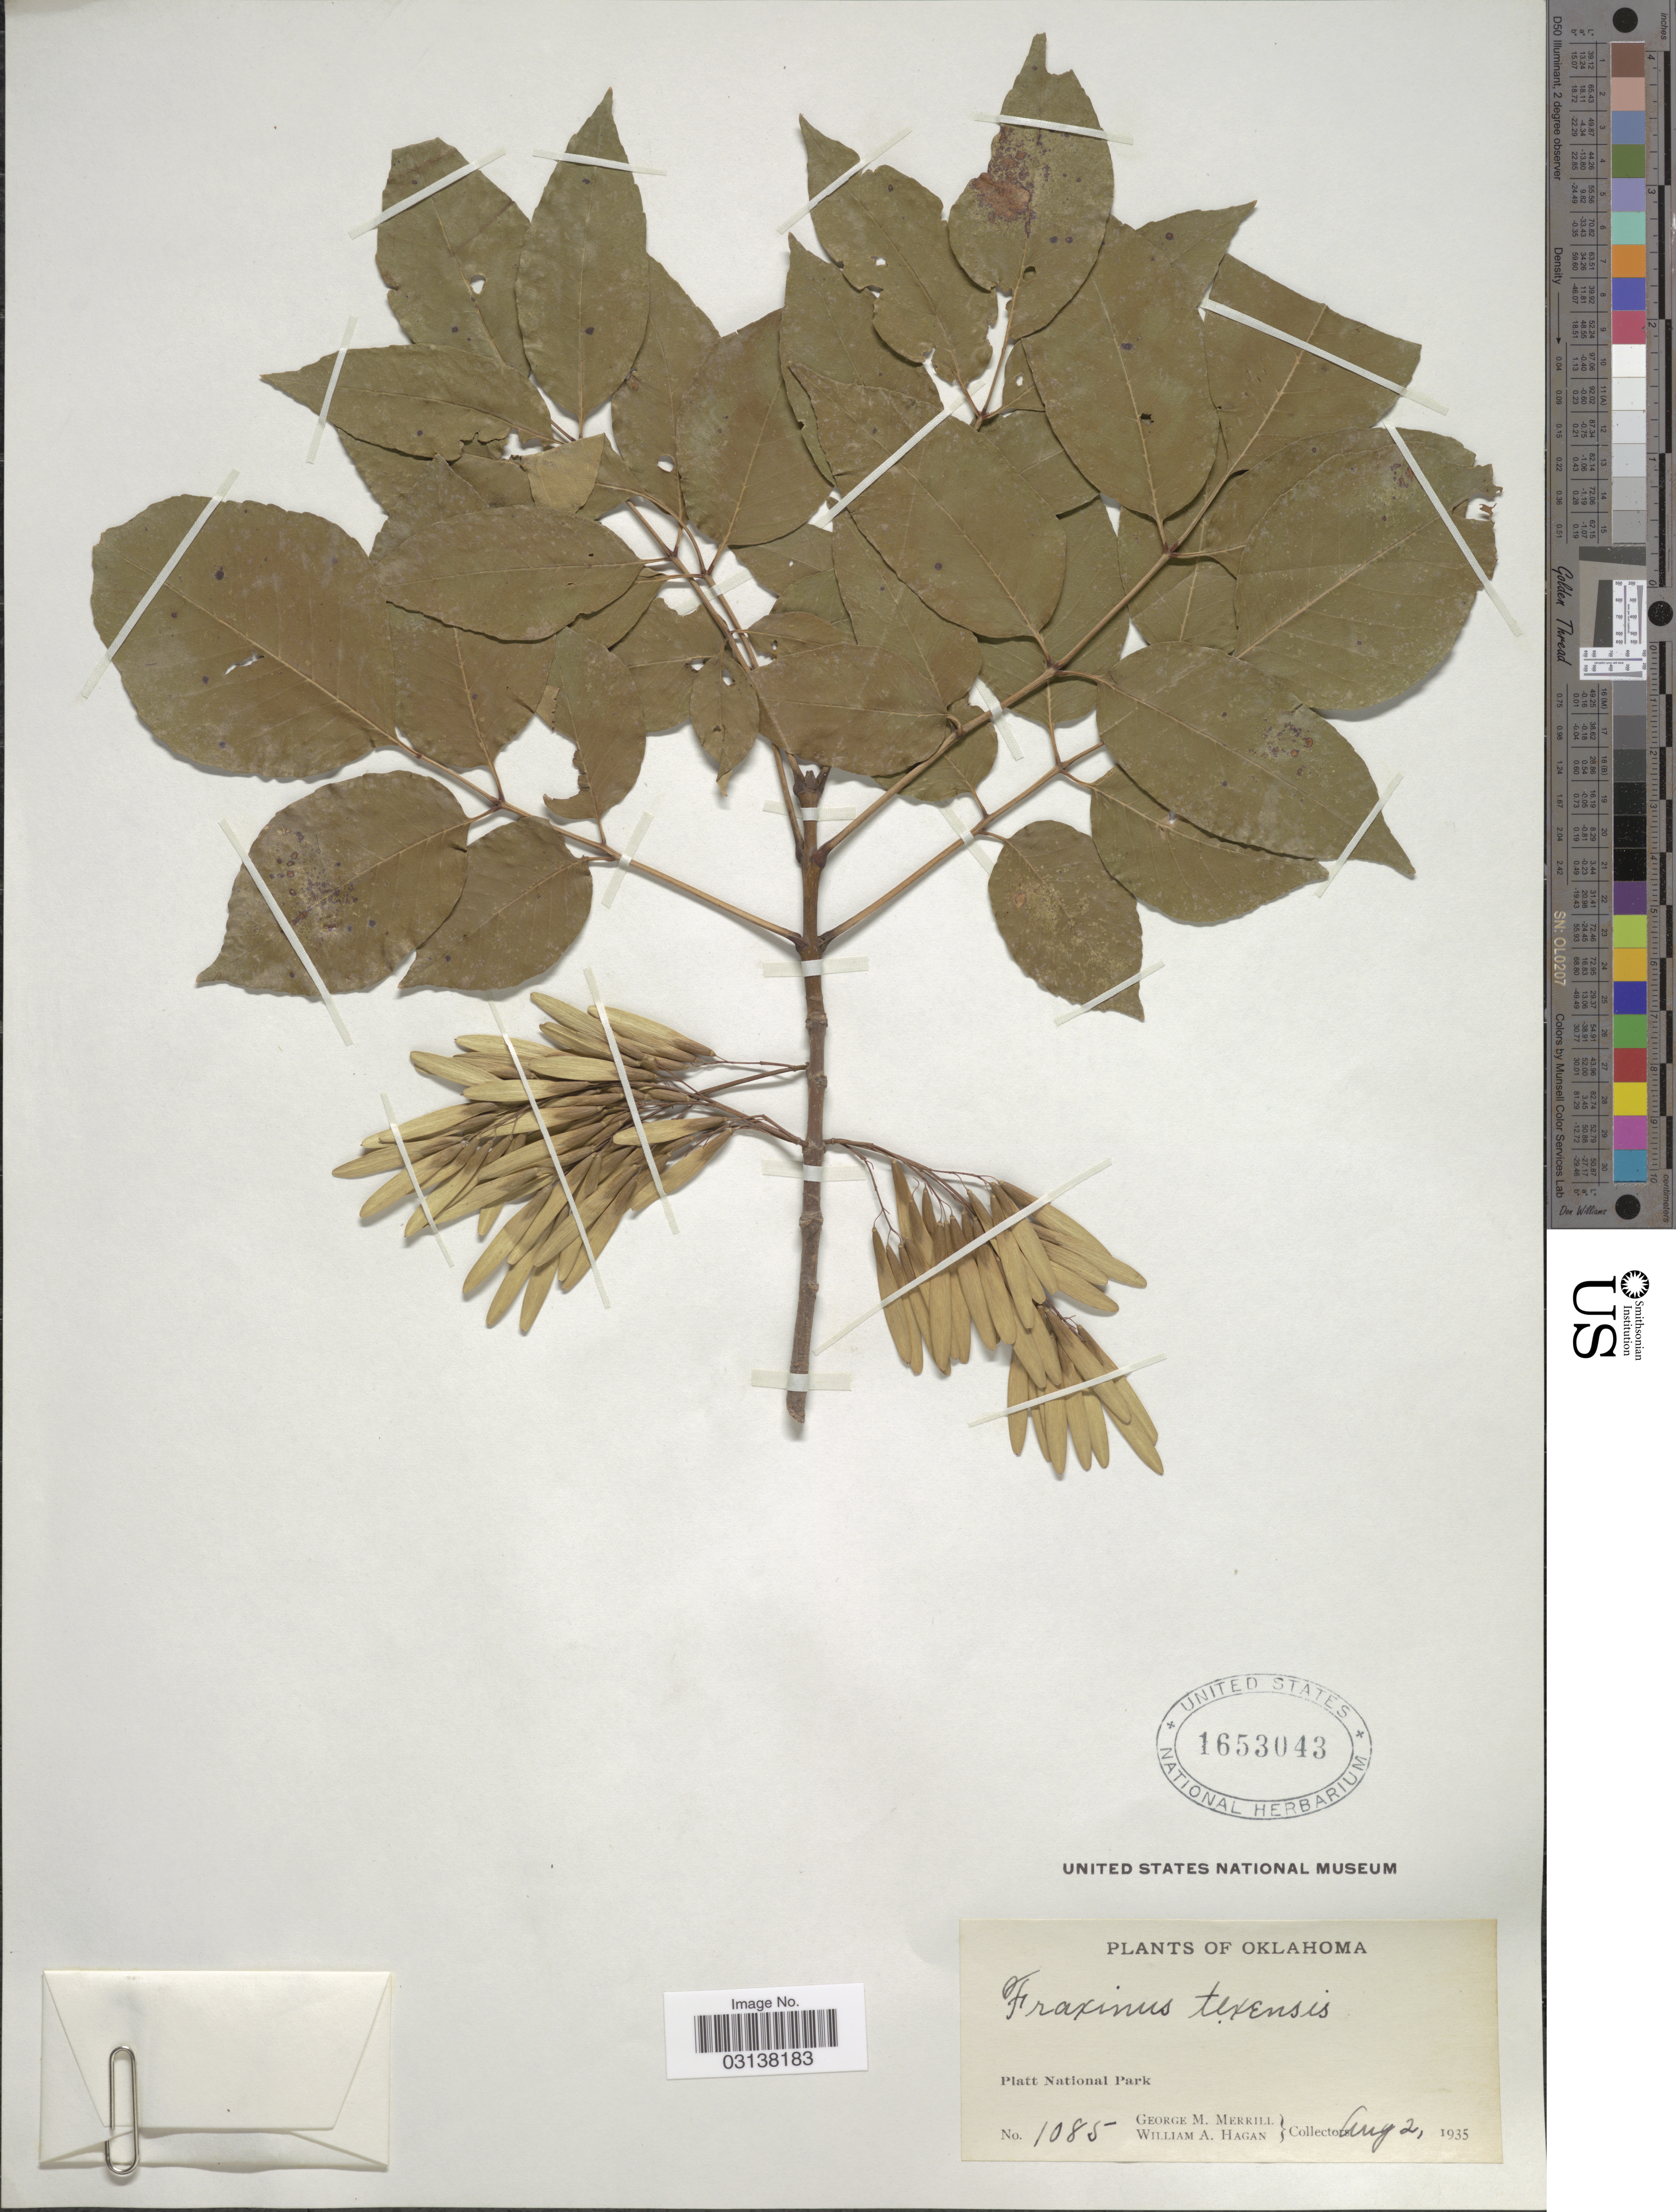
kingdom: Plantae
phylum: Tracheophyta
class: Magnoliopsida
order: Lamiales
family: Oleaceae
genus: Fraxinus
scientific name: Fraxinus albicans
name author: Buckley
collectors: G. M. Merrill & W. Hagan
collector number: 1085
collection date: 1935-08-02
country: United States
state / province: Oklahoma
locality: Platt National Park.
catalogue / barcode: US 1653043